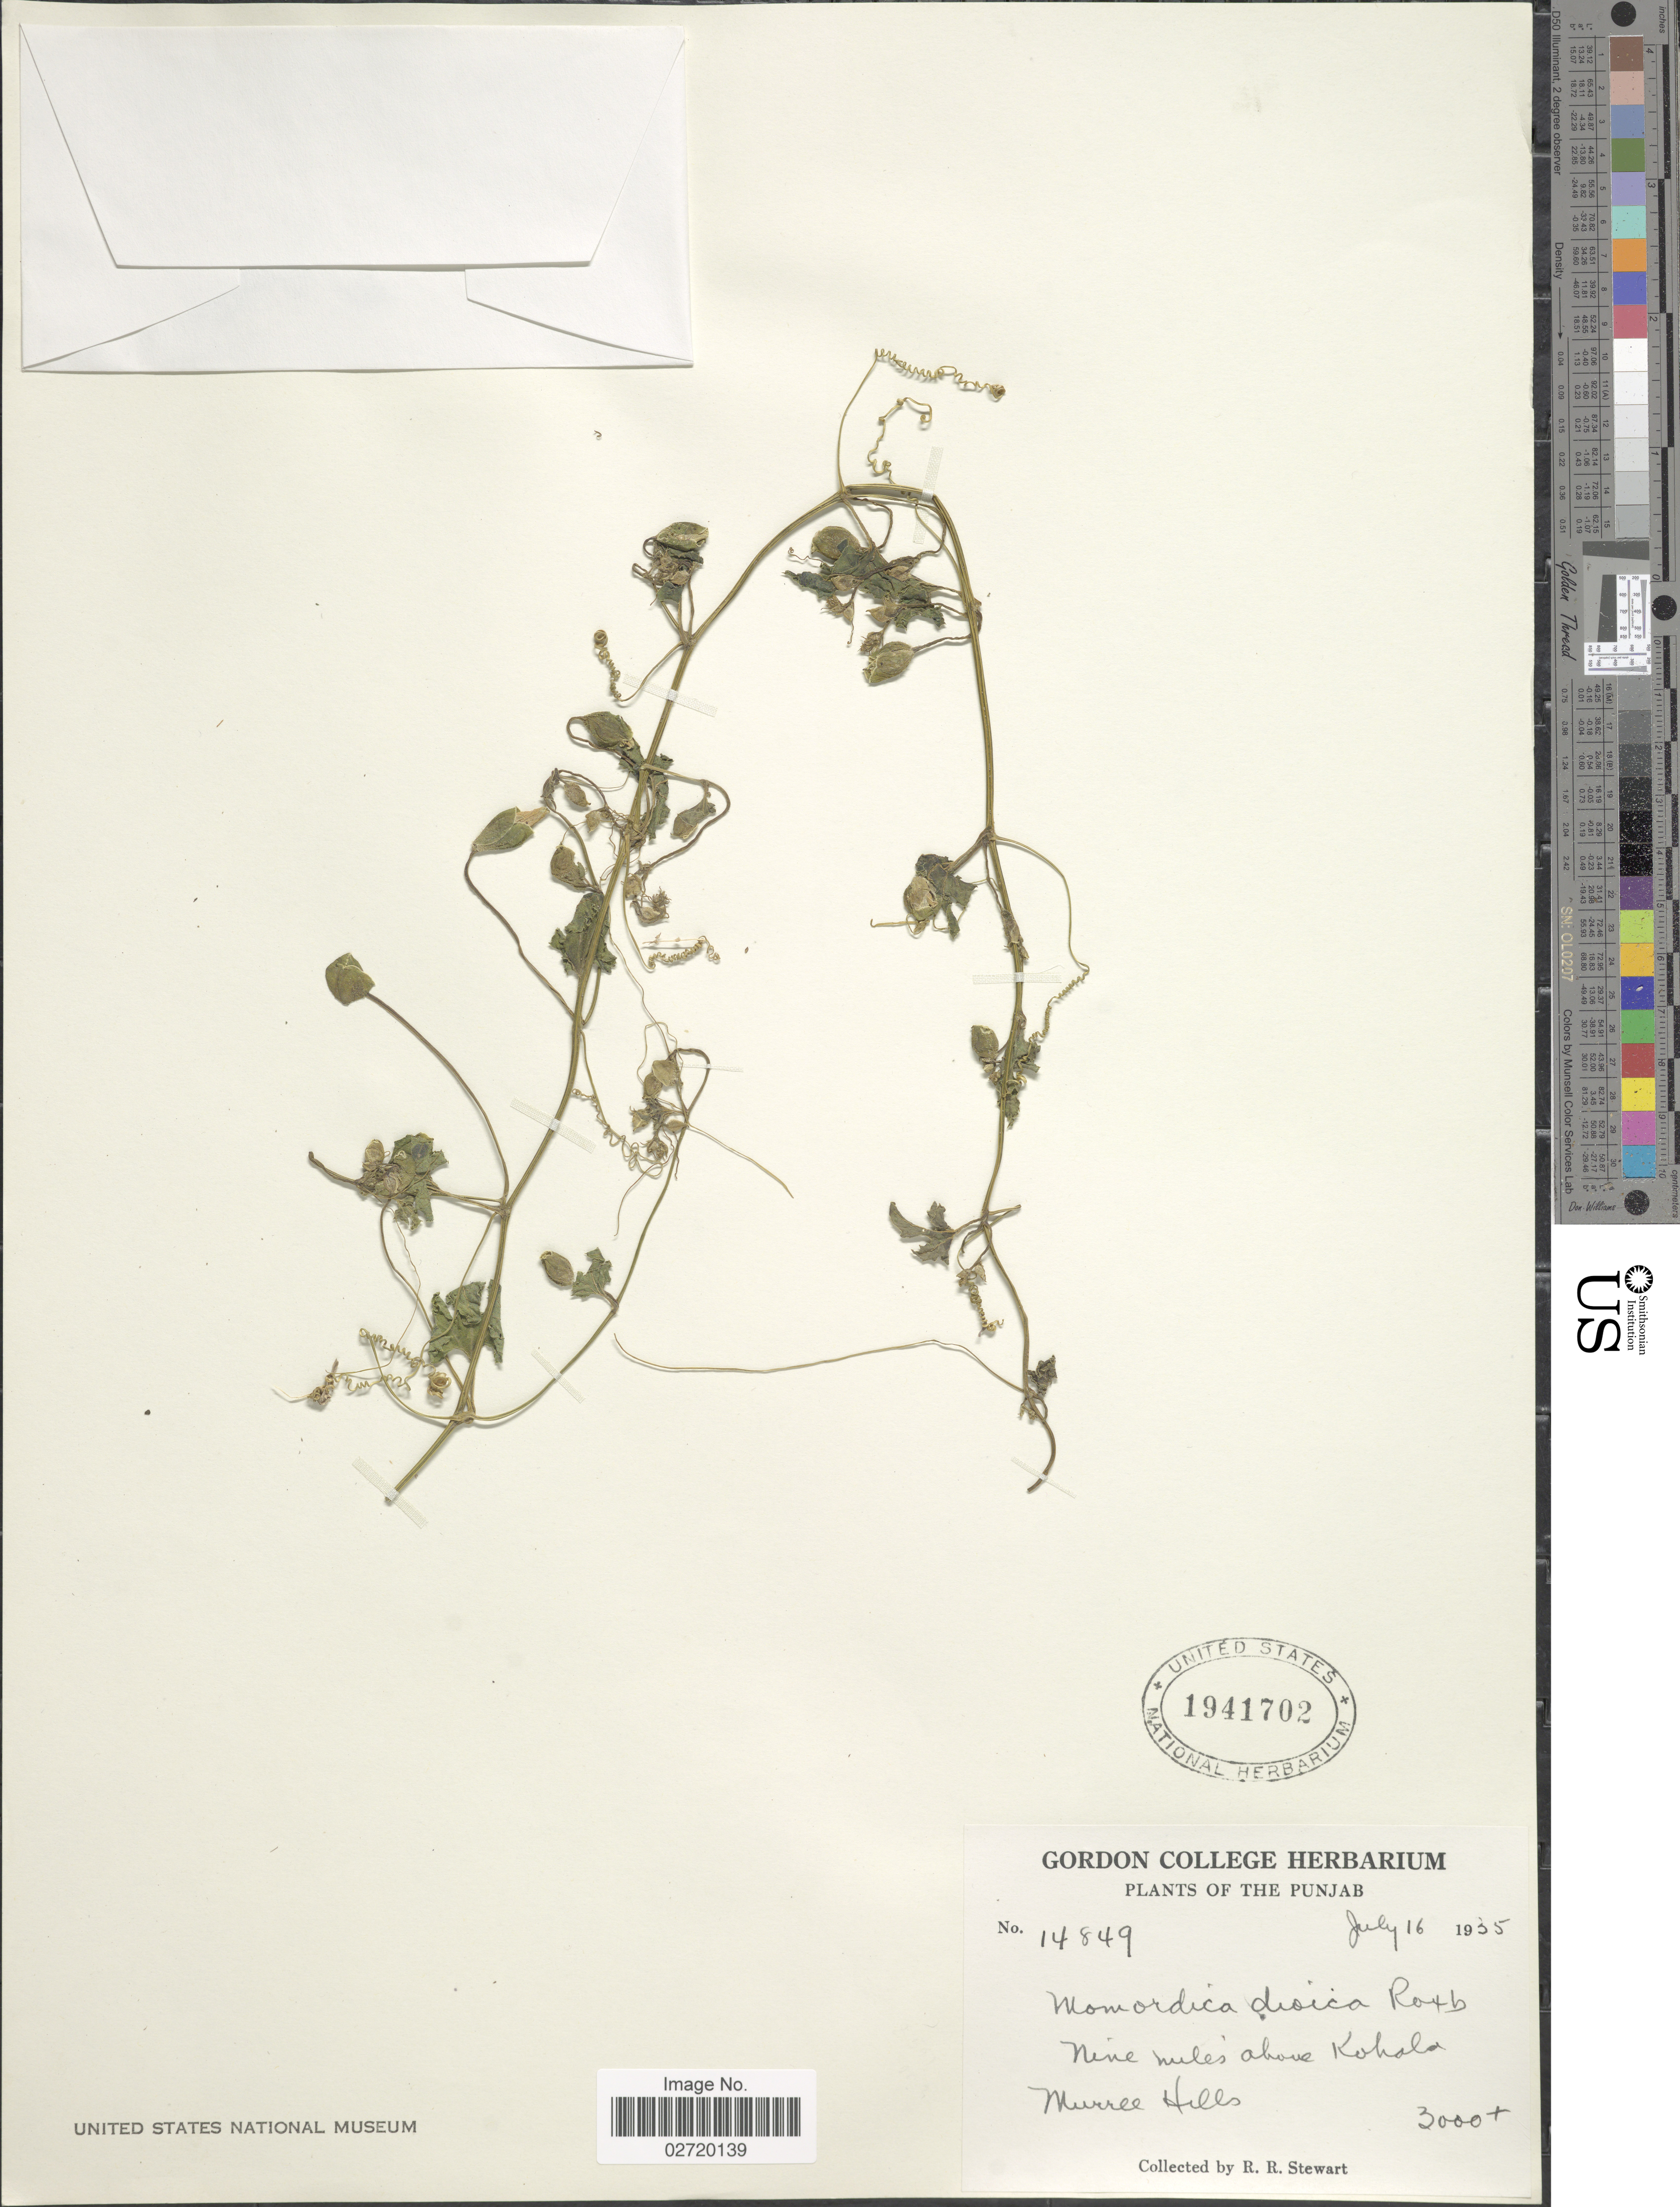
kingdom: Plantae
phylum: Tracheophyta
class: Magnoliopsida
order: Cucurbitales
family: Cucurbitaceae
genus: Momordica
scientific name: Momordica dioica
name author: Roxb. ex Willd.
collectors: R. R. Stewart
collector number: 14849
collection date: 1935-07-16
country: Pakistan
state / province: Punjab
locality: Nine miles above Kohala, Murree Hills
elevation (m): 914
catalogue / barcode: US 1941702